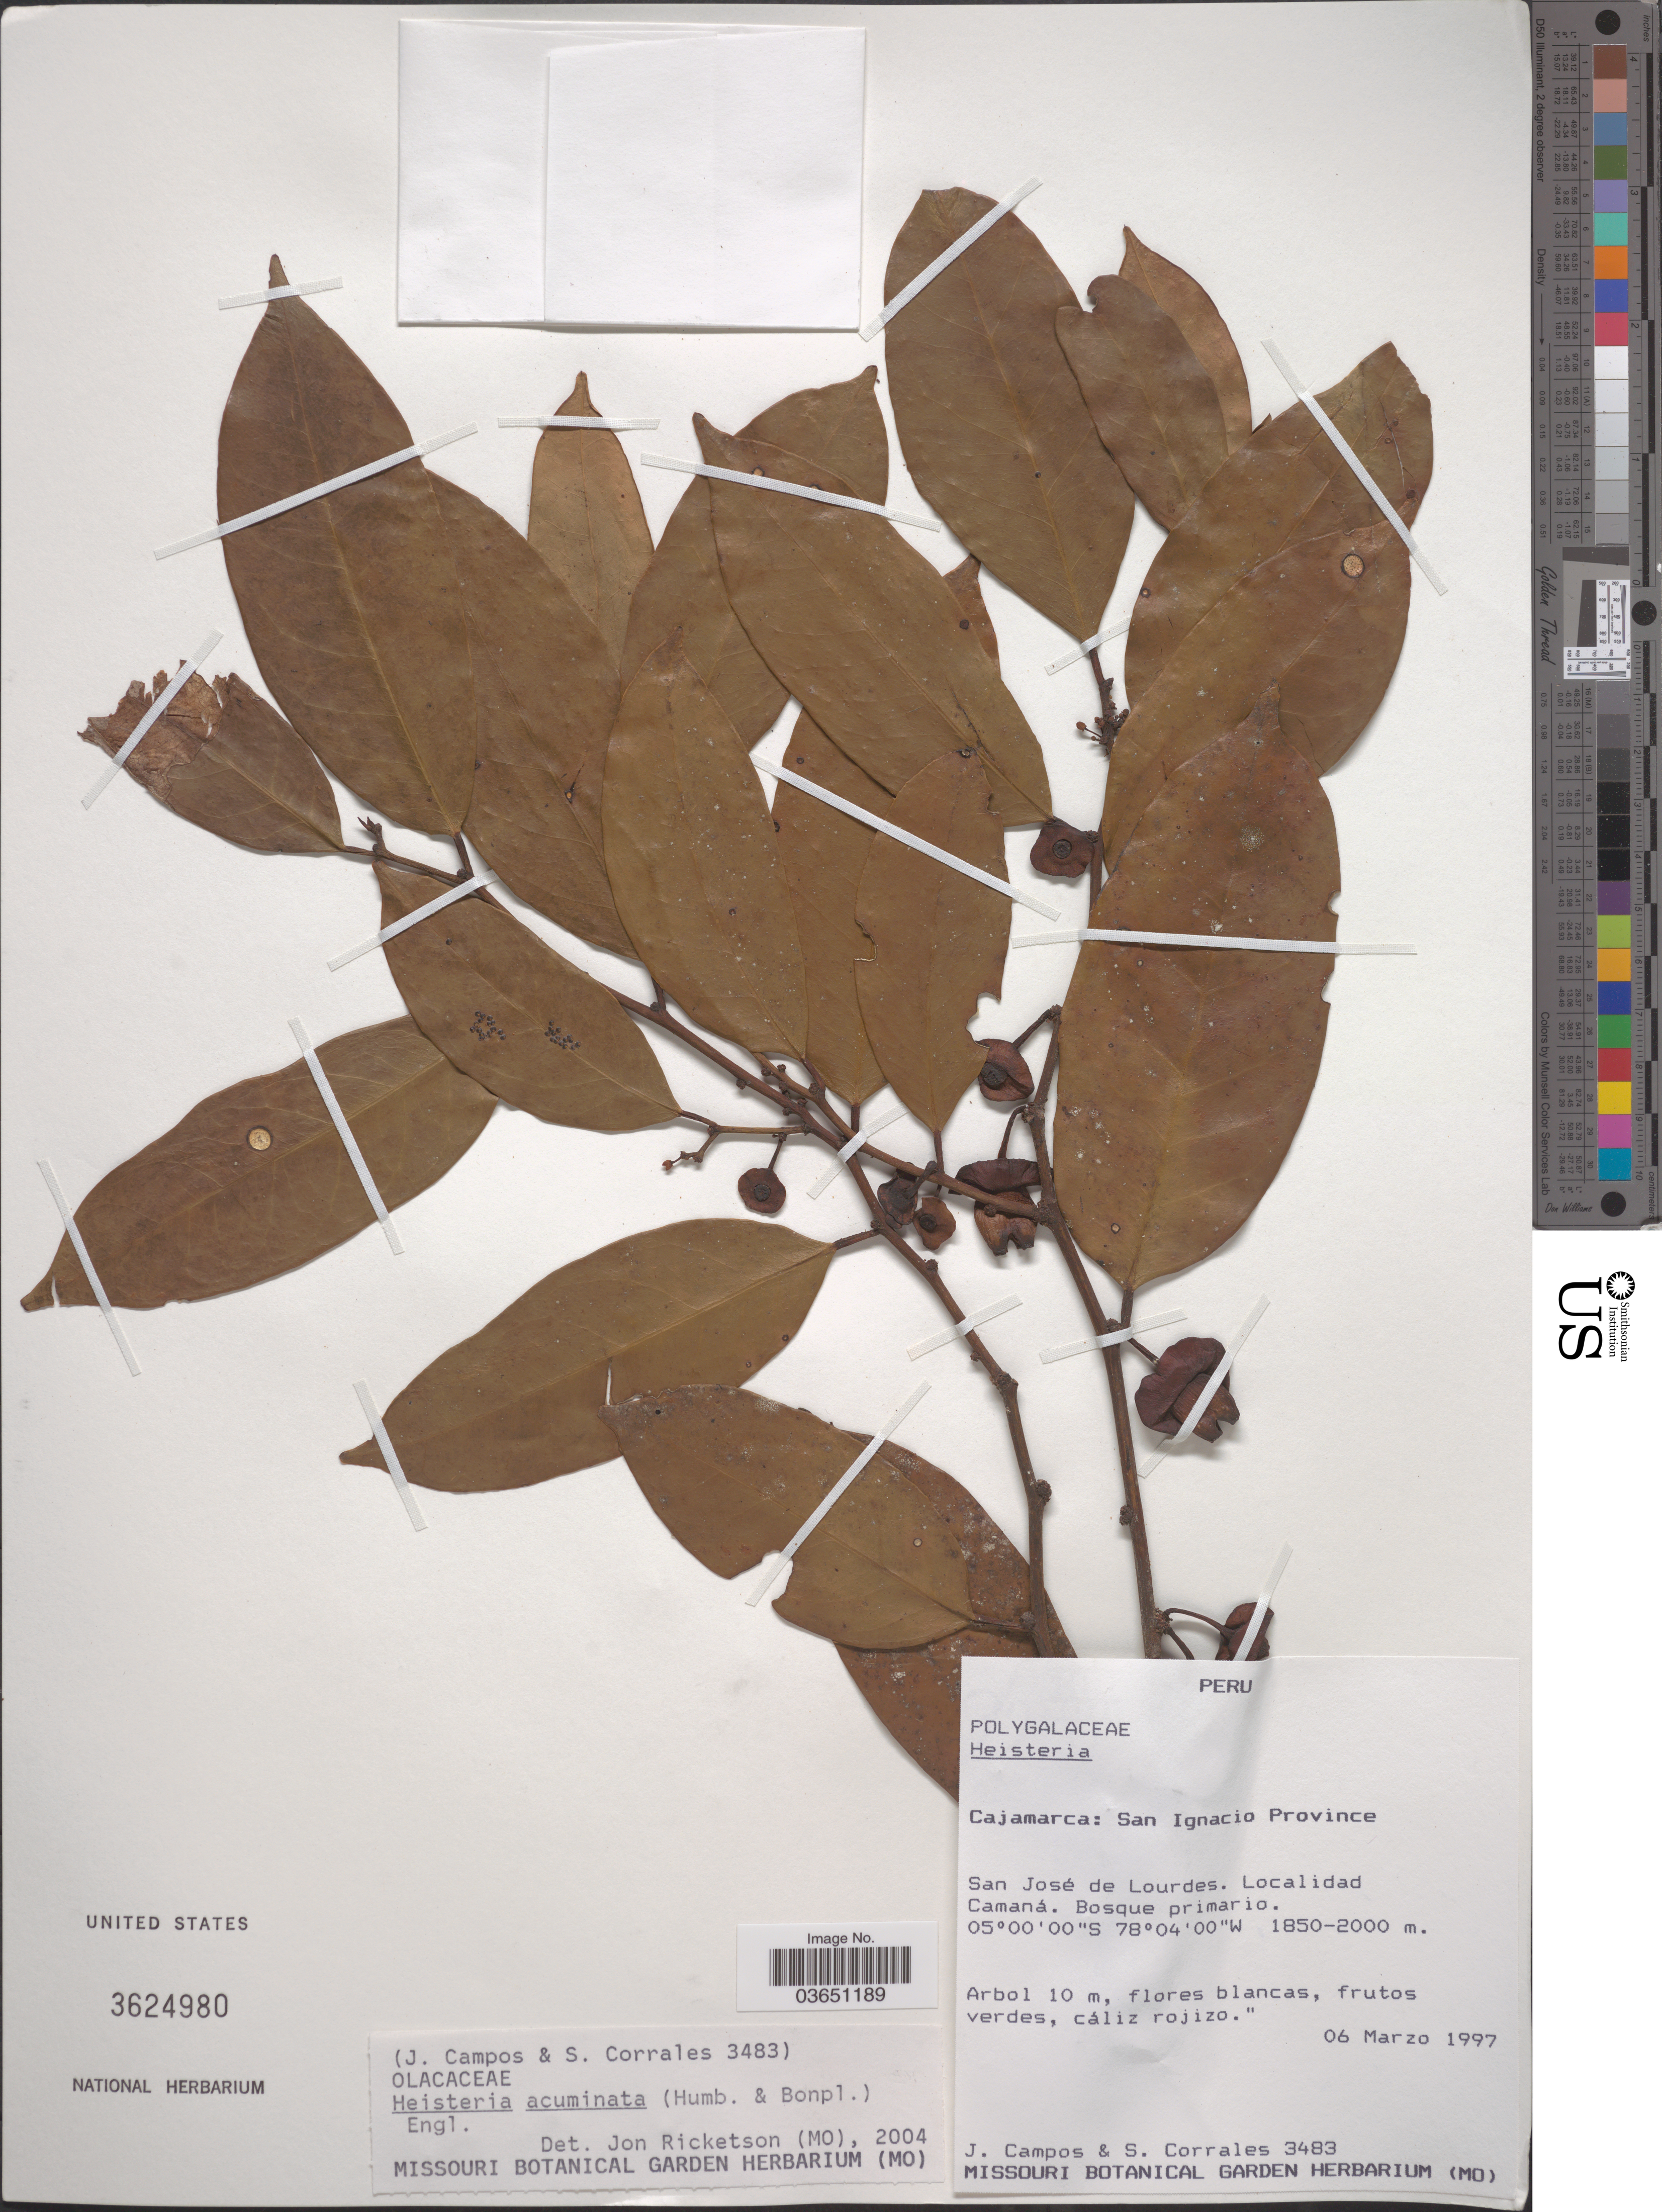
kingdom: Plantae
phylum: Tracheophyta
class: Magnoliopsida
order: Santalales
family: Erythropalaceae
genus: Heisteria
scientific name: Heisteria acuminata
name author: (Humb. & Bonpl.) Engl.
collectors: J. Campos & S. Corrales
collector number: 3483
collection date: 1997-03-06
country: Peru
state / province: Cajamarca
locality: San Ignacio Province. San José de Lourdes. Camaná. Bosque primario.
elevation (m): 1850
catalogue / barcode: US 3624980